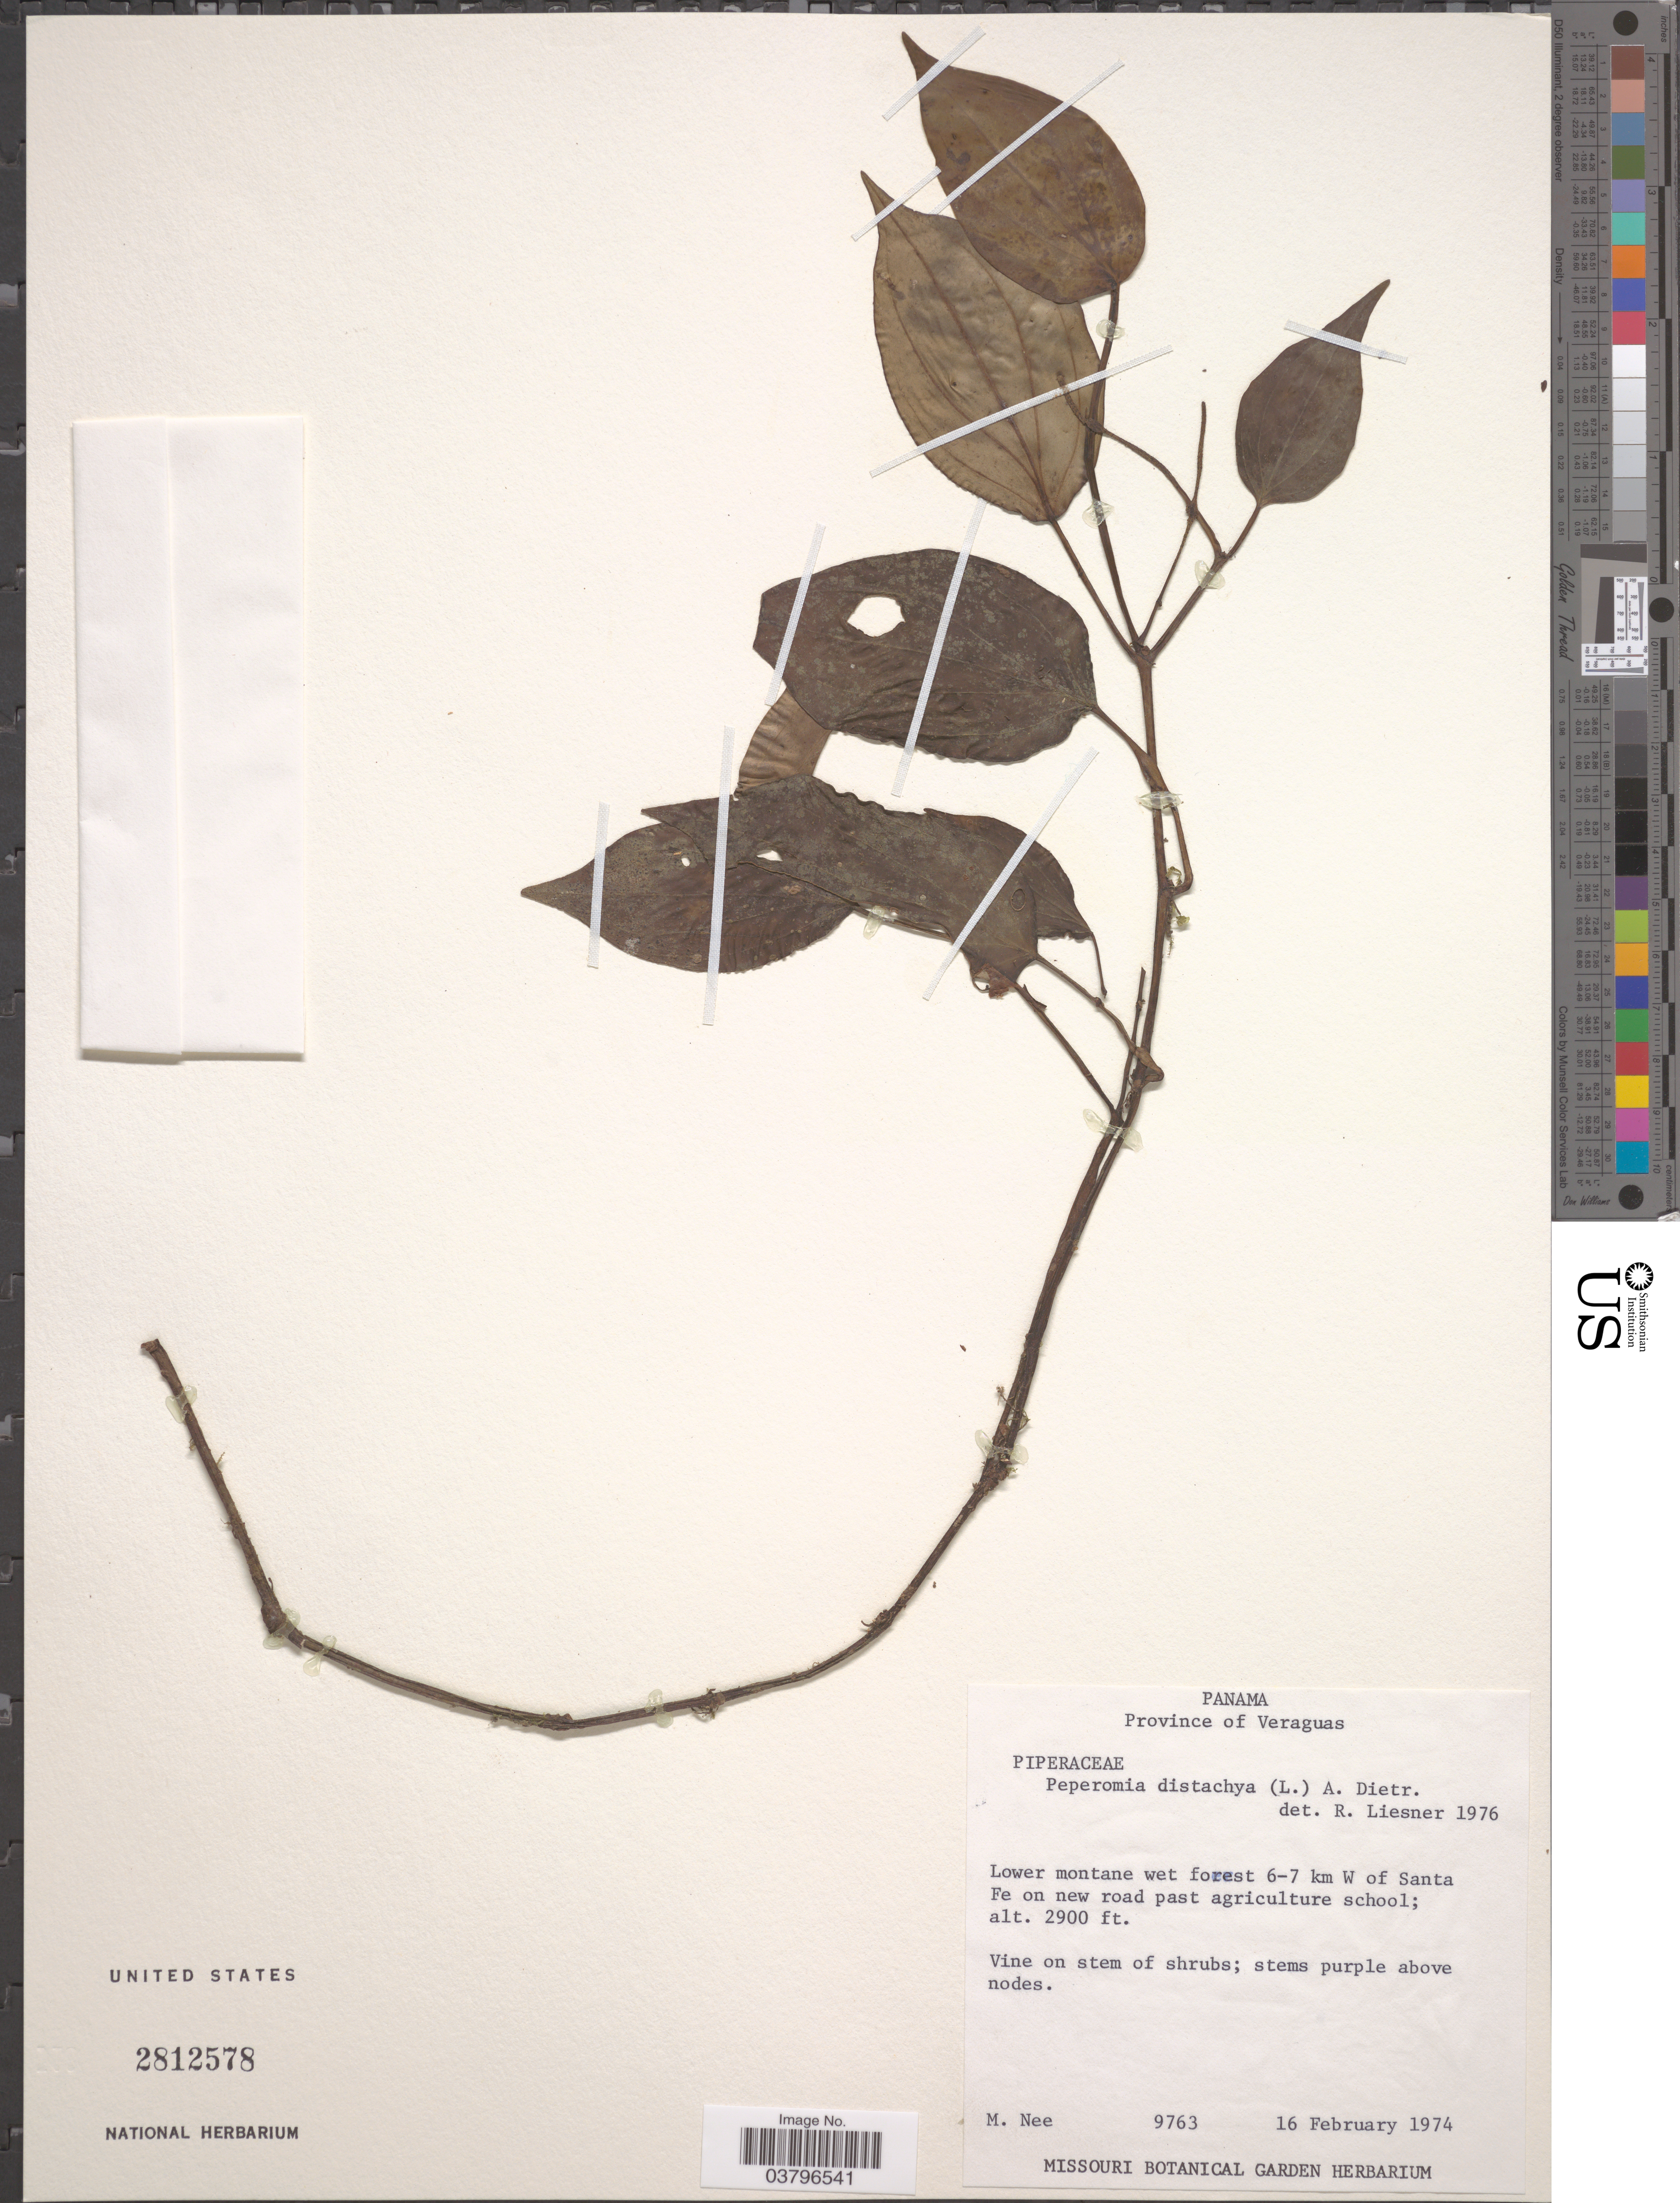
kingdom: Plantae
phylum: Tracheophyta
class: Magnoliopsida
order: Piperales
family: Piperaceae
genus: Peperomia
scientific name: Peperomia distachya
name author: (L.) A. Dietr.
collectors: M. Nee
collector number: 9763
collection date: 1974-02-16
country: Panama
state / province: Veraguas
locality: Lower montane wet forest 6-7 km W of Santa Fe on new road past agriculture school.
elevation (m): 884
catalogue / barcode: US 2812578